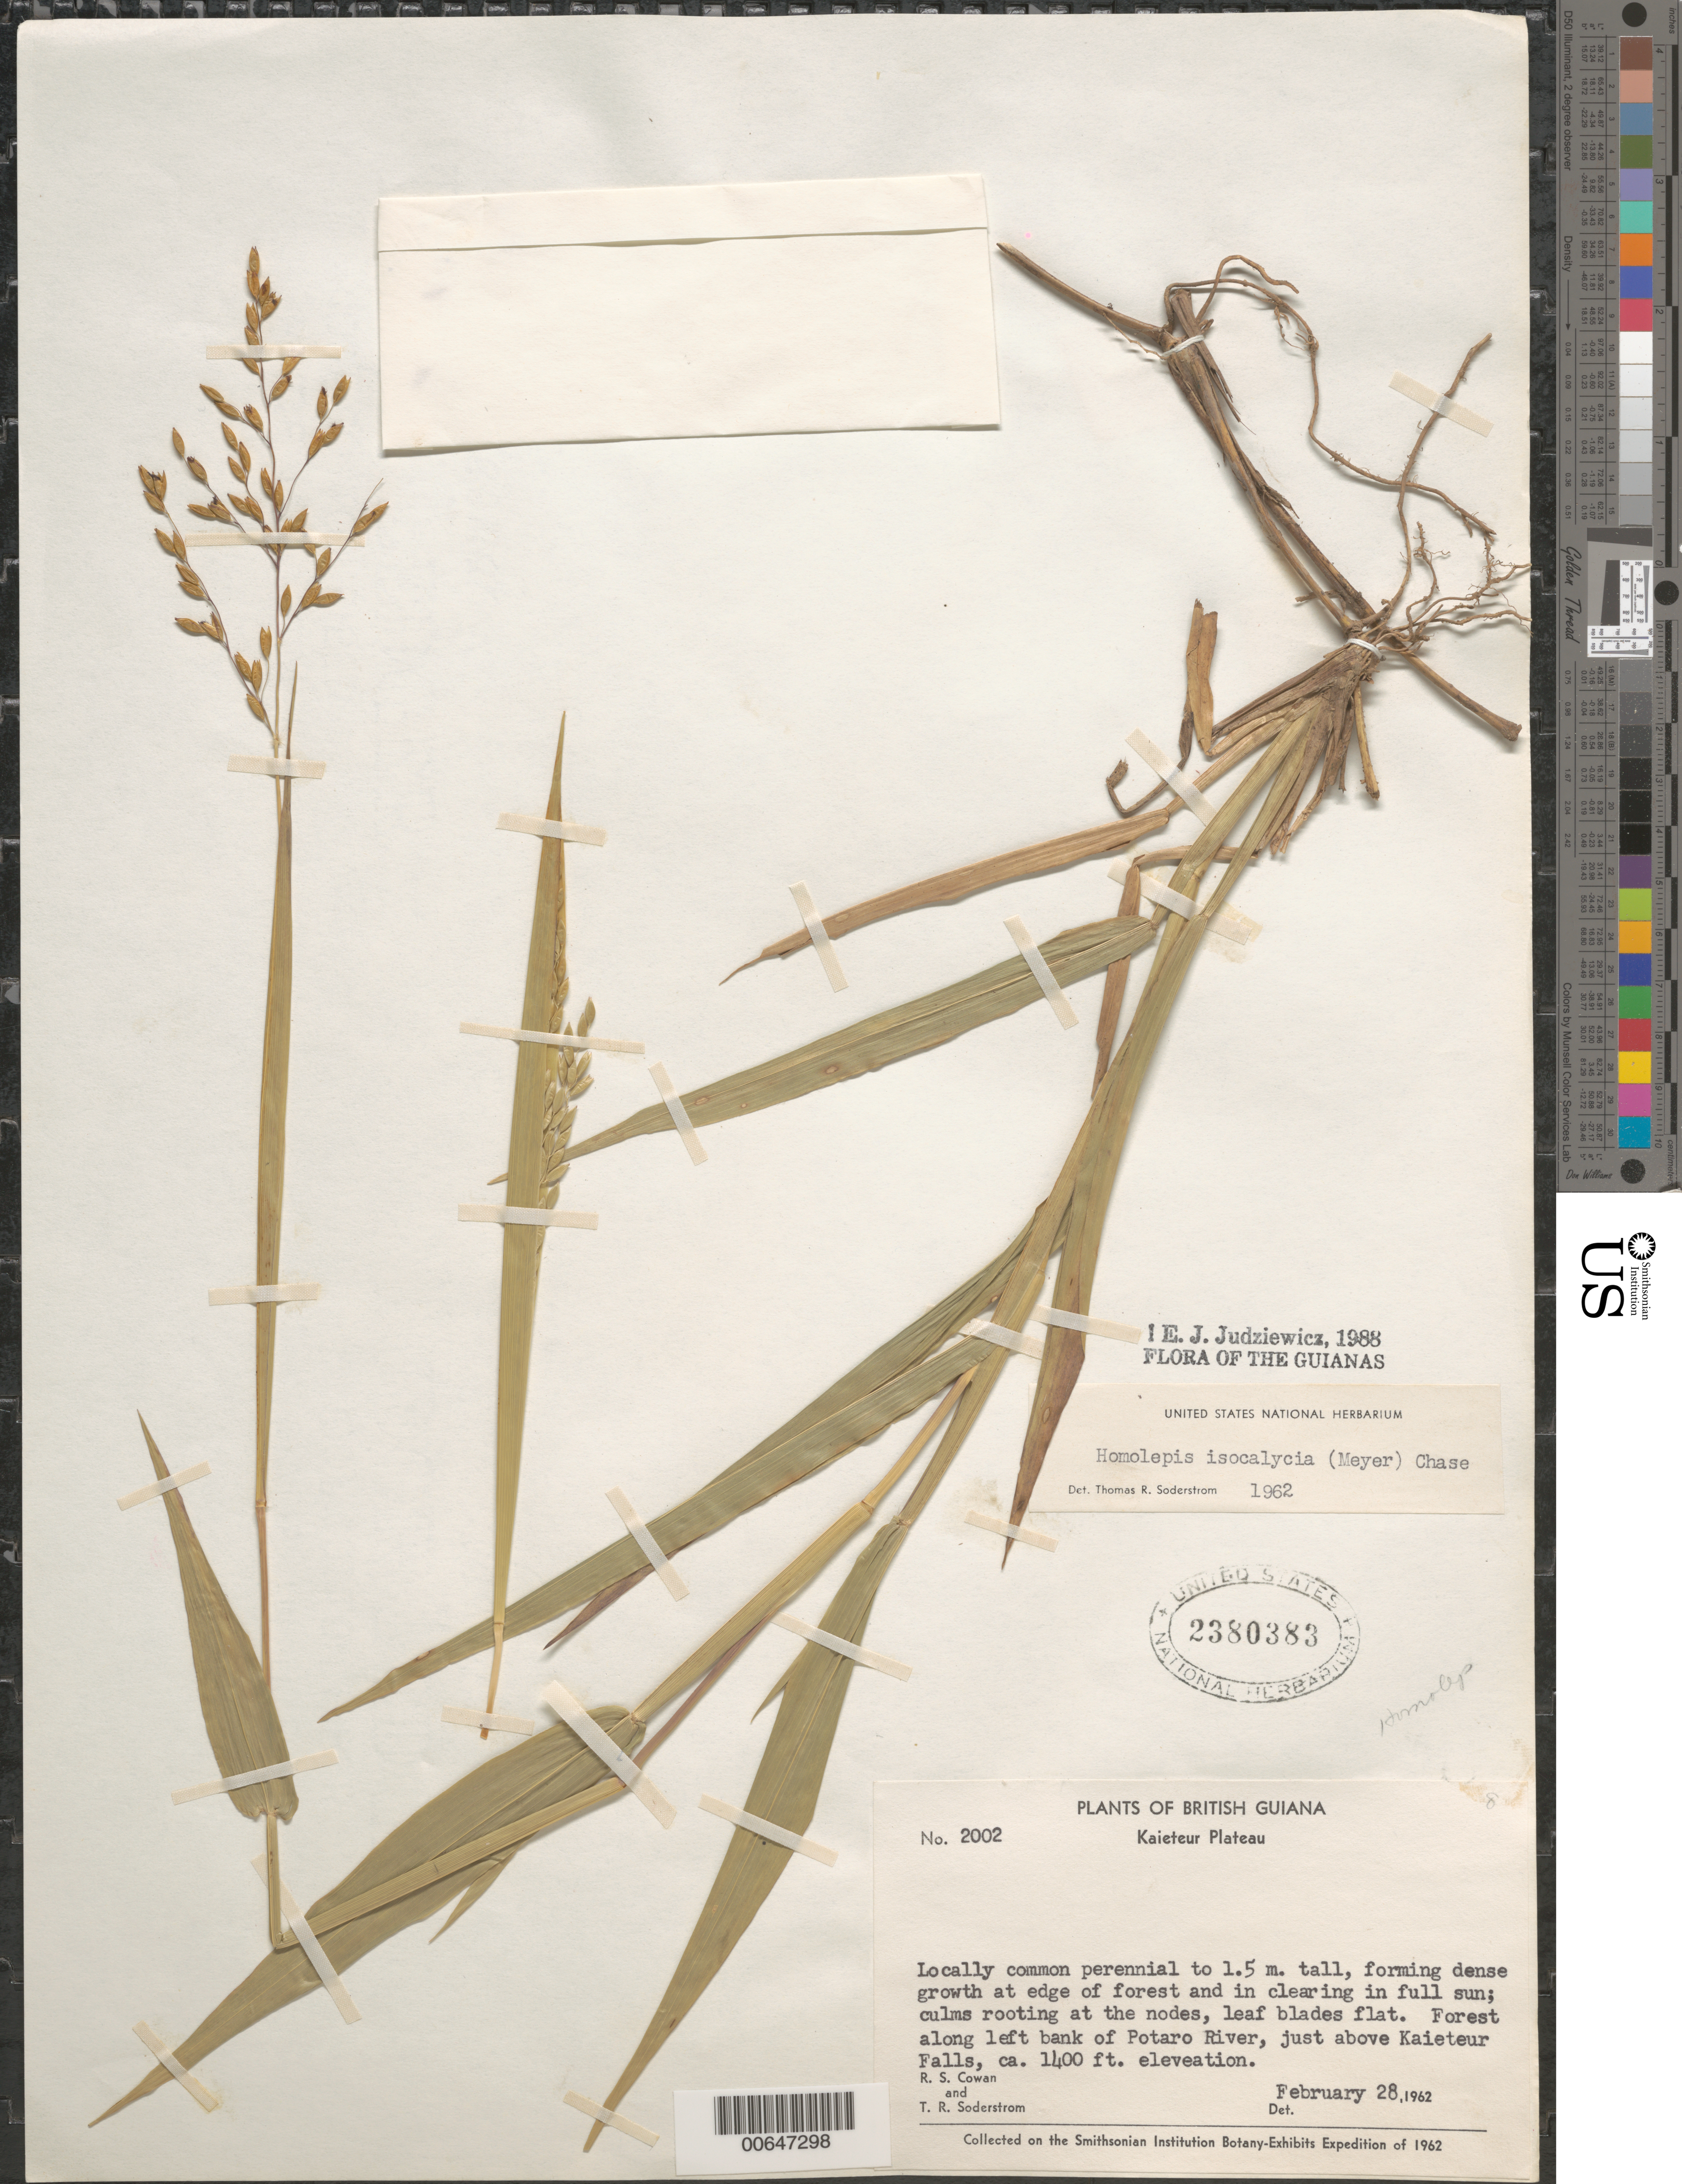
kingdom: Plantae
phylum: Tracheophyta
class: Liliopsida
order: Poales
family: Poaceae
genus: Homolepis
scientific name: Homolepis isocalycia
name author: (G. Mey.) Chase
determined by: Judziewicz, E. J.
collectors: R. S. Cowan & T. R. Soderstrom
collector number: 2002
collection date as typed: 28-Feb-62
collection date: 1962-02-28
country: Guyana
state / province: Potaro-Siparuni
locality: Kaieteur Plateau, left bank of Potaro R., just above Kaieteur Falls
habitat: Forming dense growth at edge of forest & in clearing in full sun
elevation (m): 427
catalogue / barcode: US 2380383